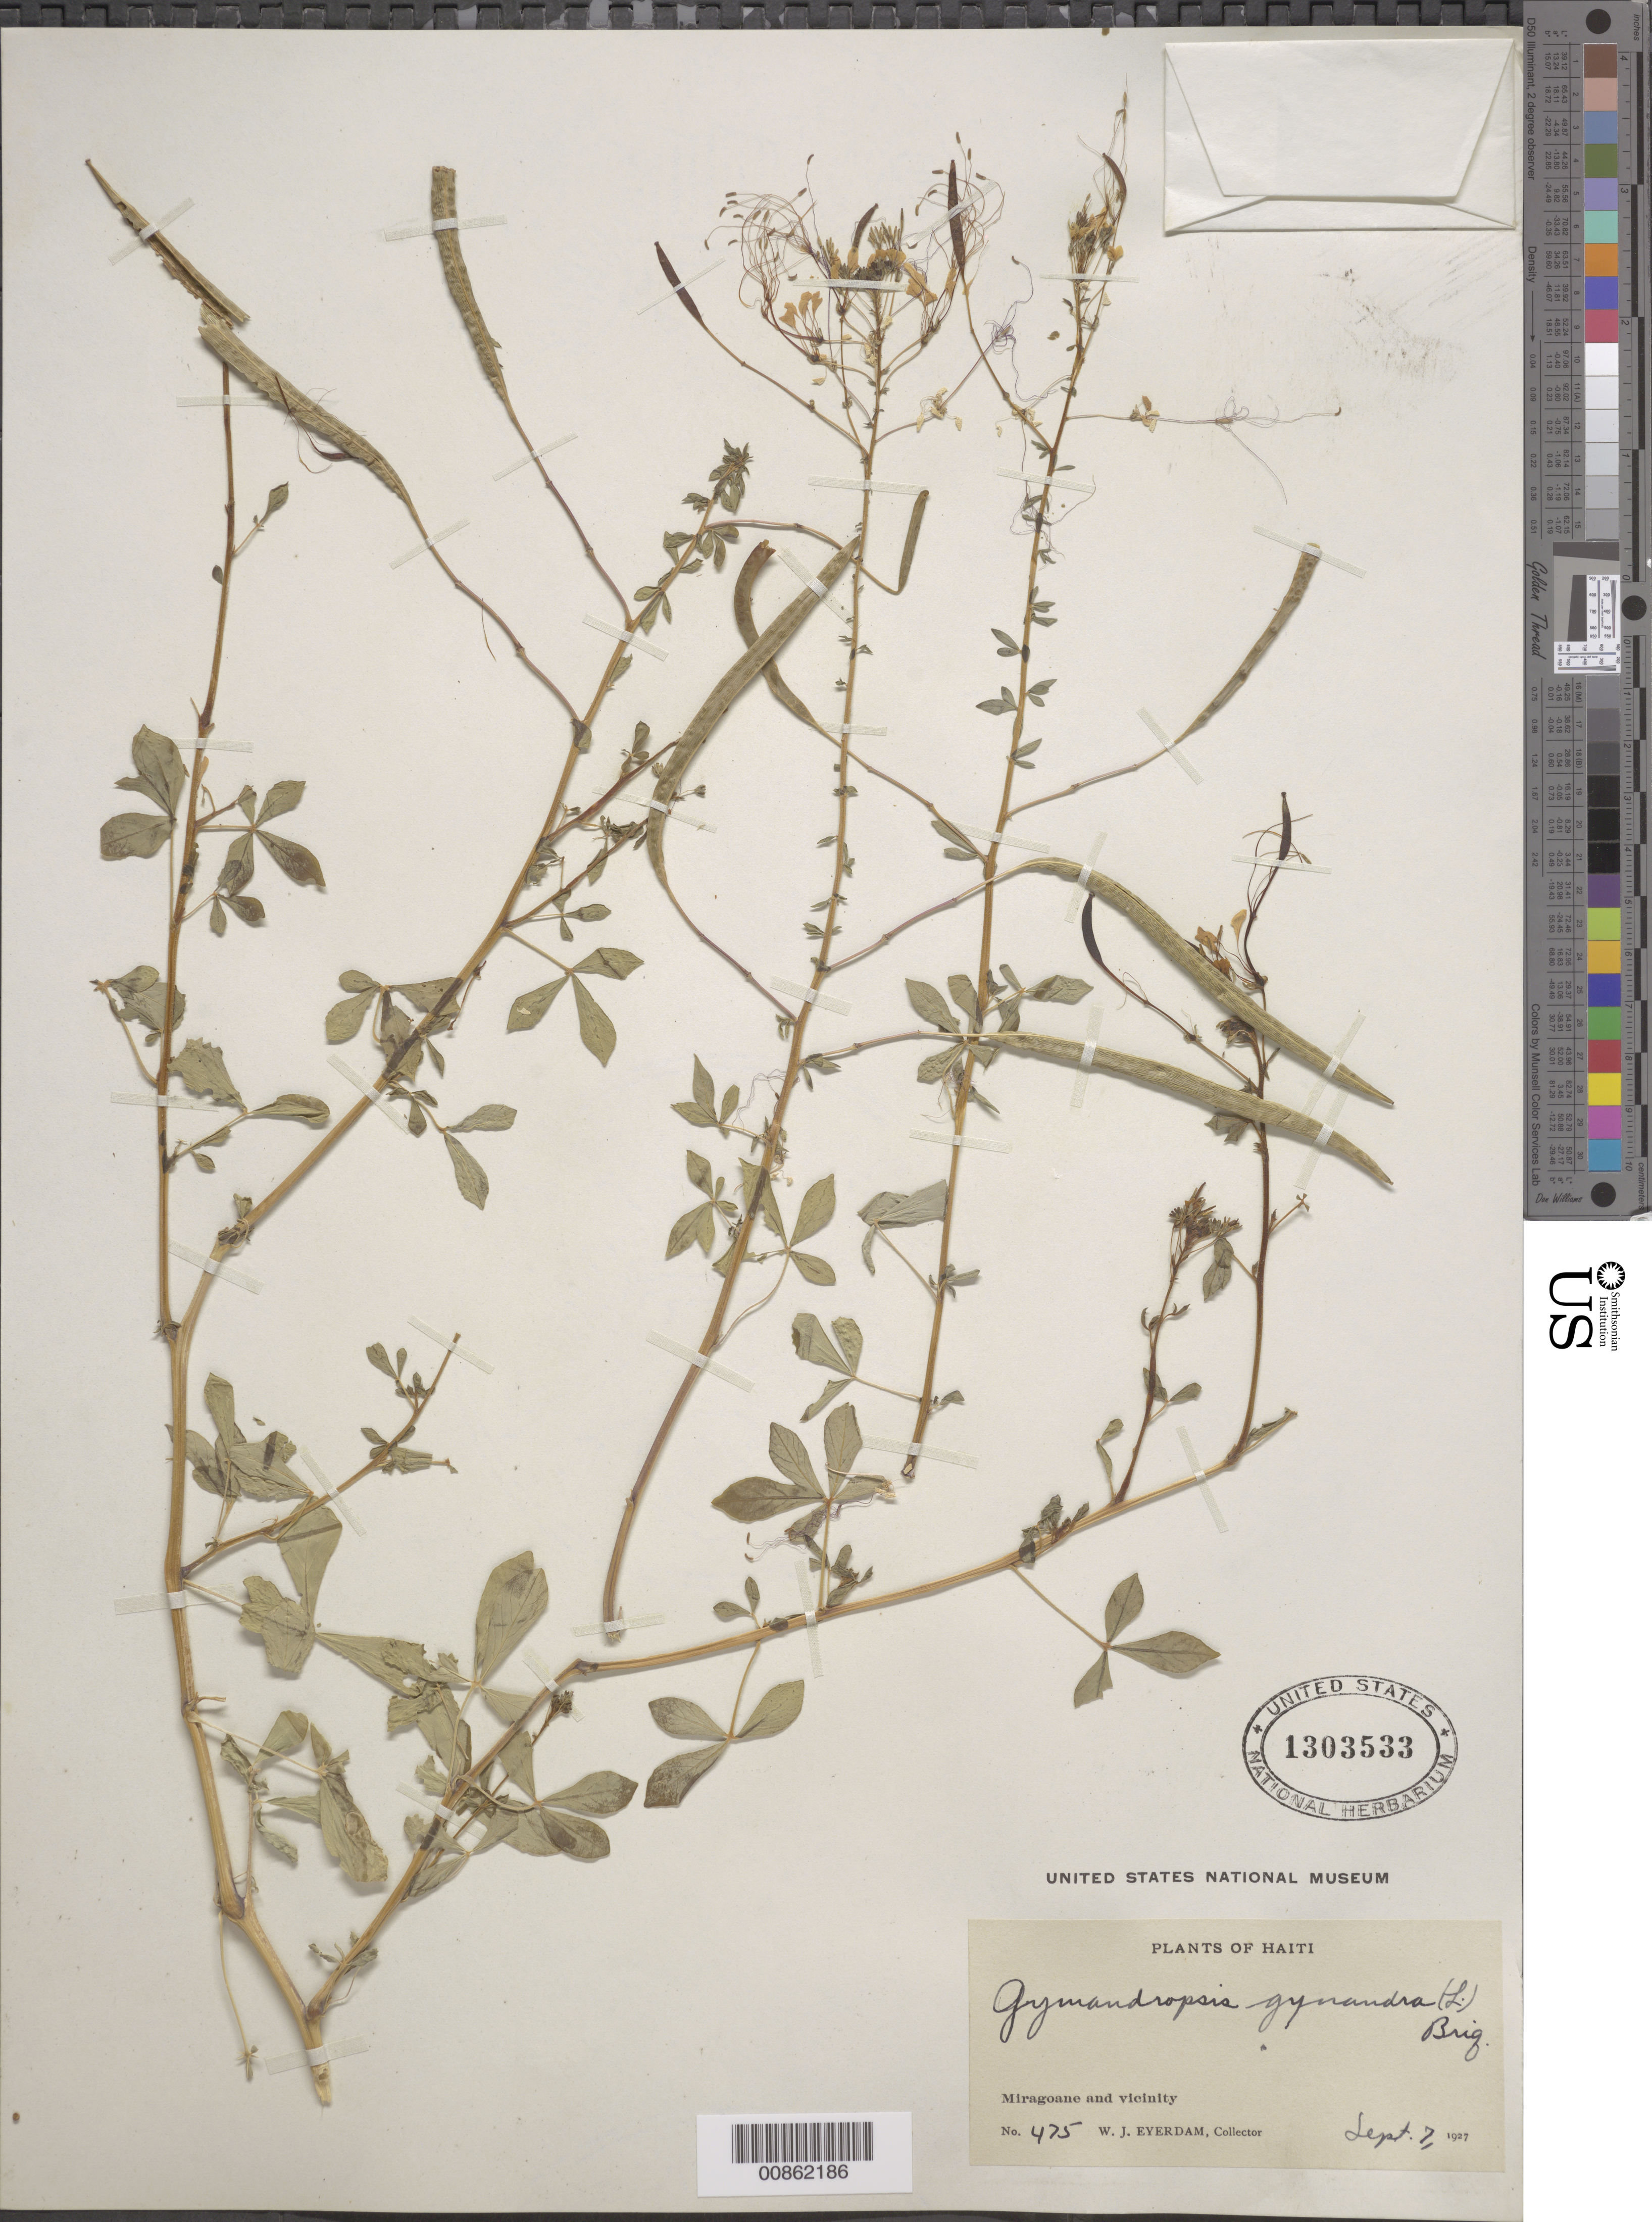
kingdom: Plantae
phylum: Tracheophyta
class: Magnoliopsida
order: Brassicales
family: Cleomaceae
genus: Gynandropsis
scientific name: Gynandropsis gynandra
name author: (L.) Briq.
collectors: W. J. Eyerdam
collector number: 475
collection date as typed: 07 Sep 1927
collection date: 1927-09-07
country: Haiti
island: Hispaniola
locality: Miragoane and vicinity.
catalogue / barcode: US 1303533